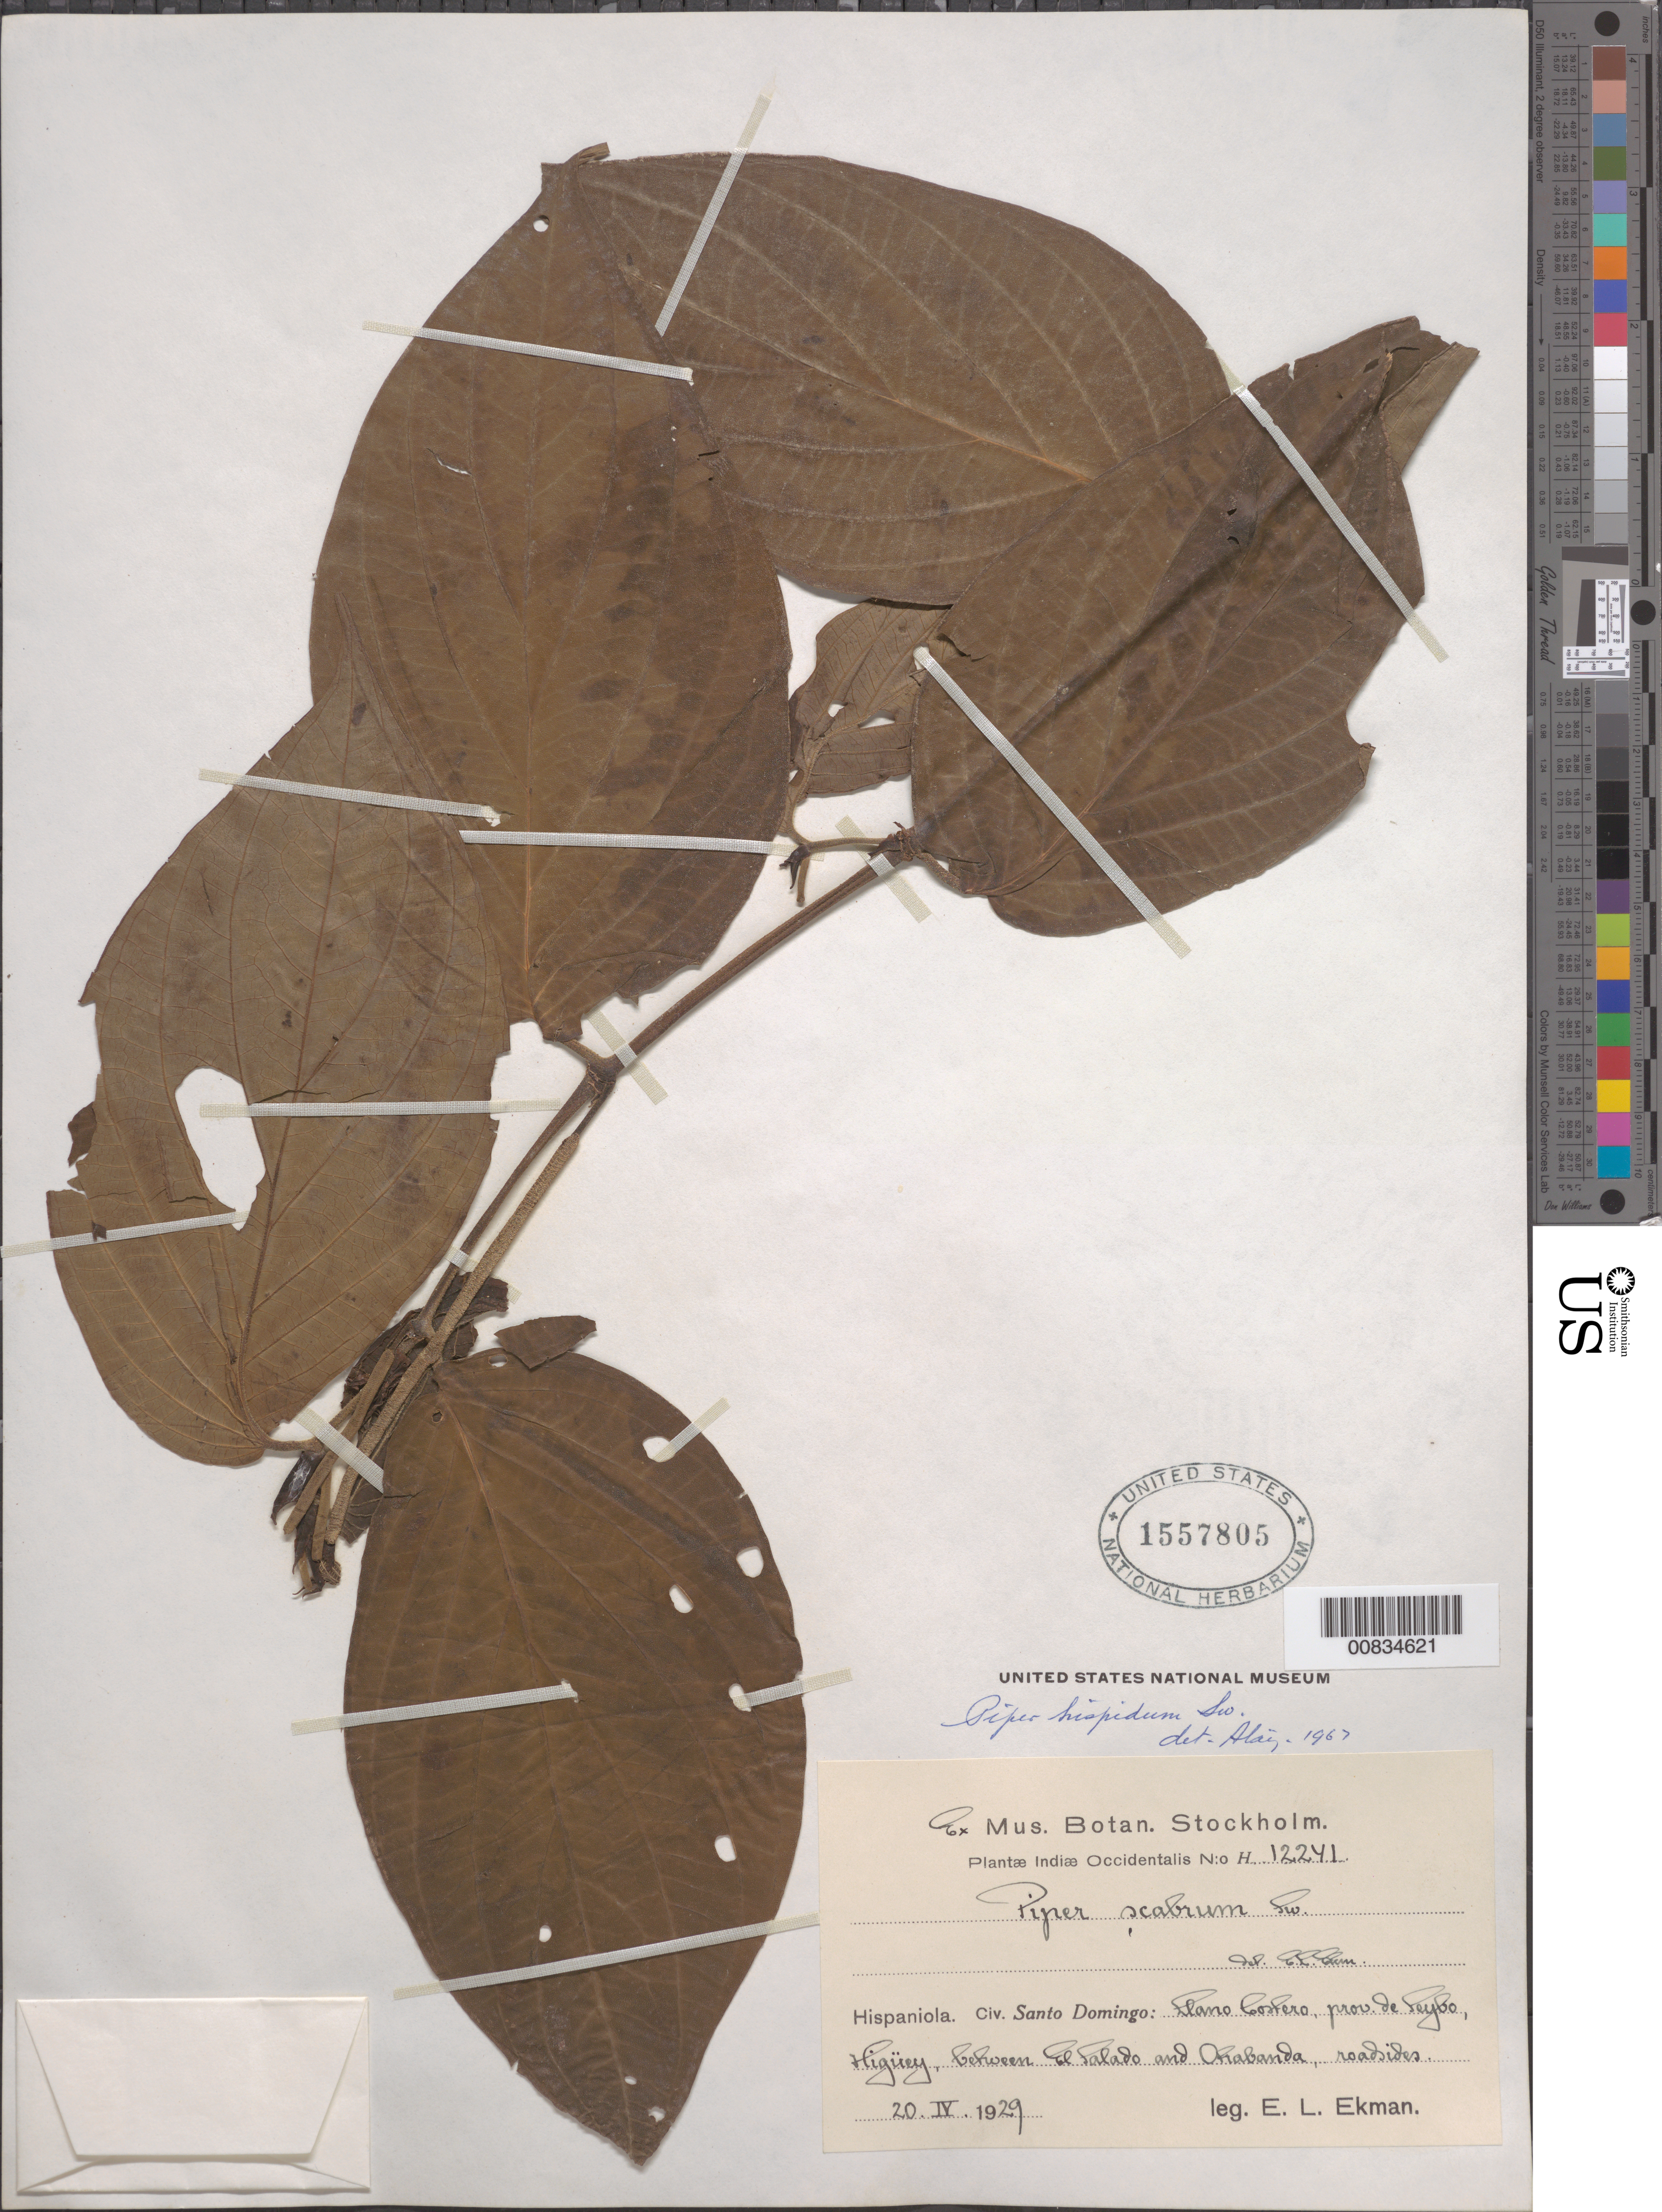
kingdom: Plantae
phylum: Tracheophyta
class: Magnoliopsida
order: Piperales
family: Piperaceae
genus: Piper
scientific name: Piper hispidum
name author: Sw.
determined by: Liogier, Alain H.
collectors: E. L. Ekman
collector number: H 12241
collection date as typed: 20 Apr 1929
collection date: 1929-04-20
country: Dominican Republic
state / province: El Seibo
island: Hispaniola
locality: Plano Costero, Higüey, between El Salado and Otrabanda. Roadsides.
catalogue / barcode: US 1557805